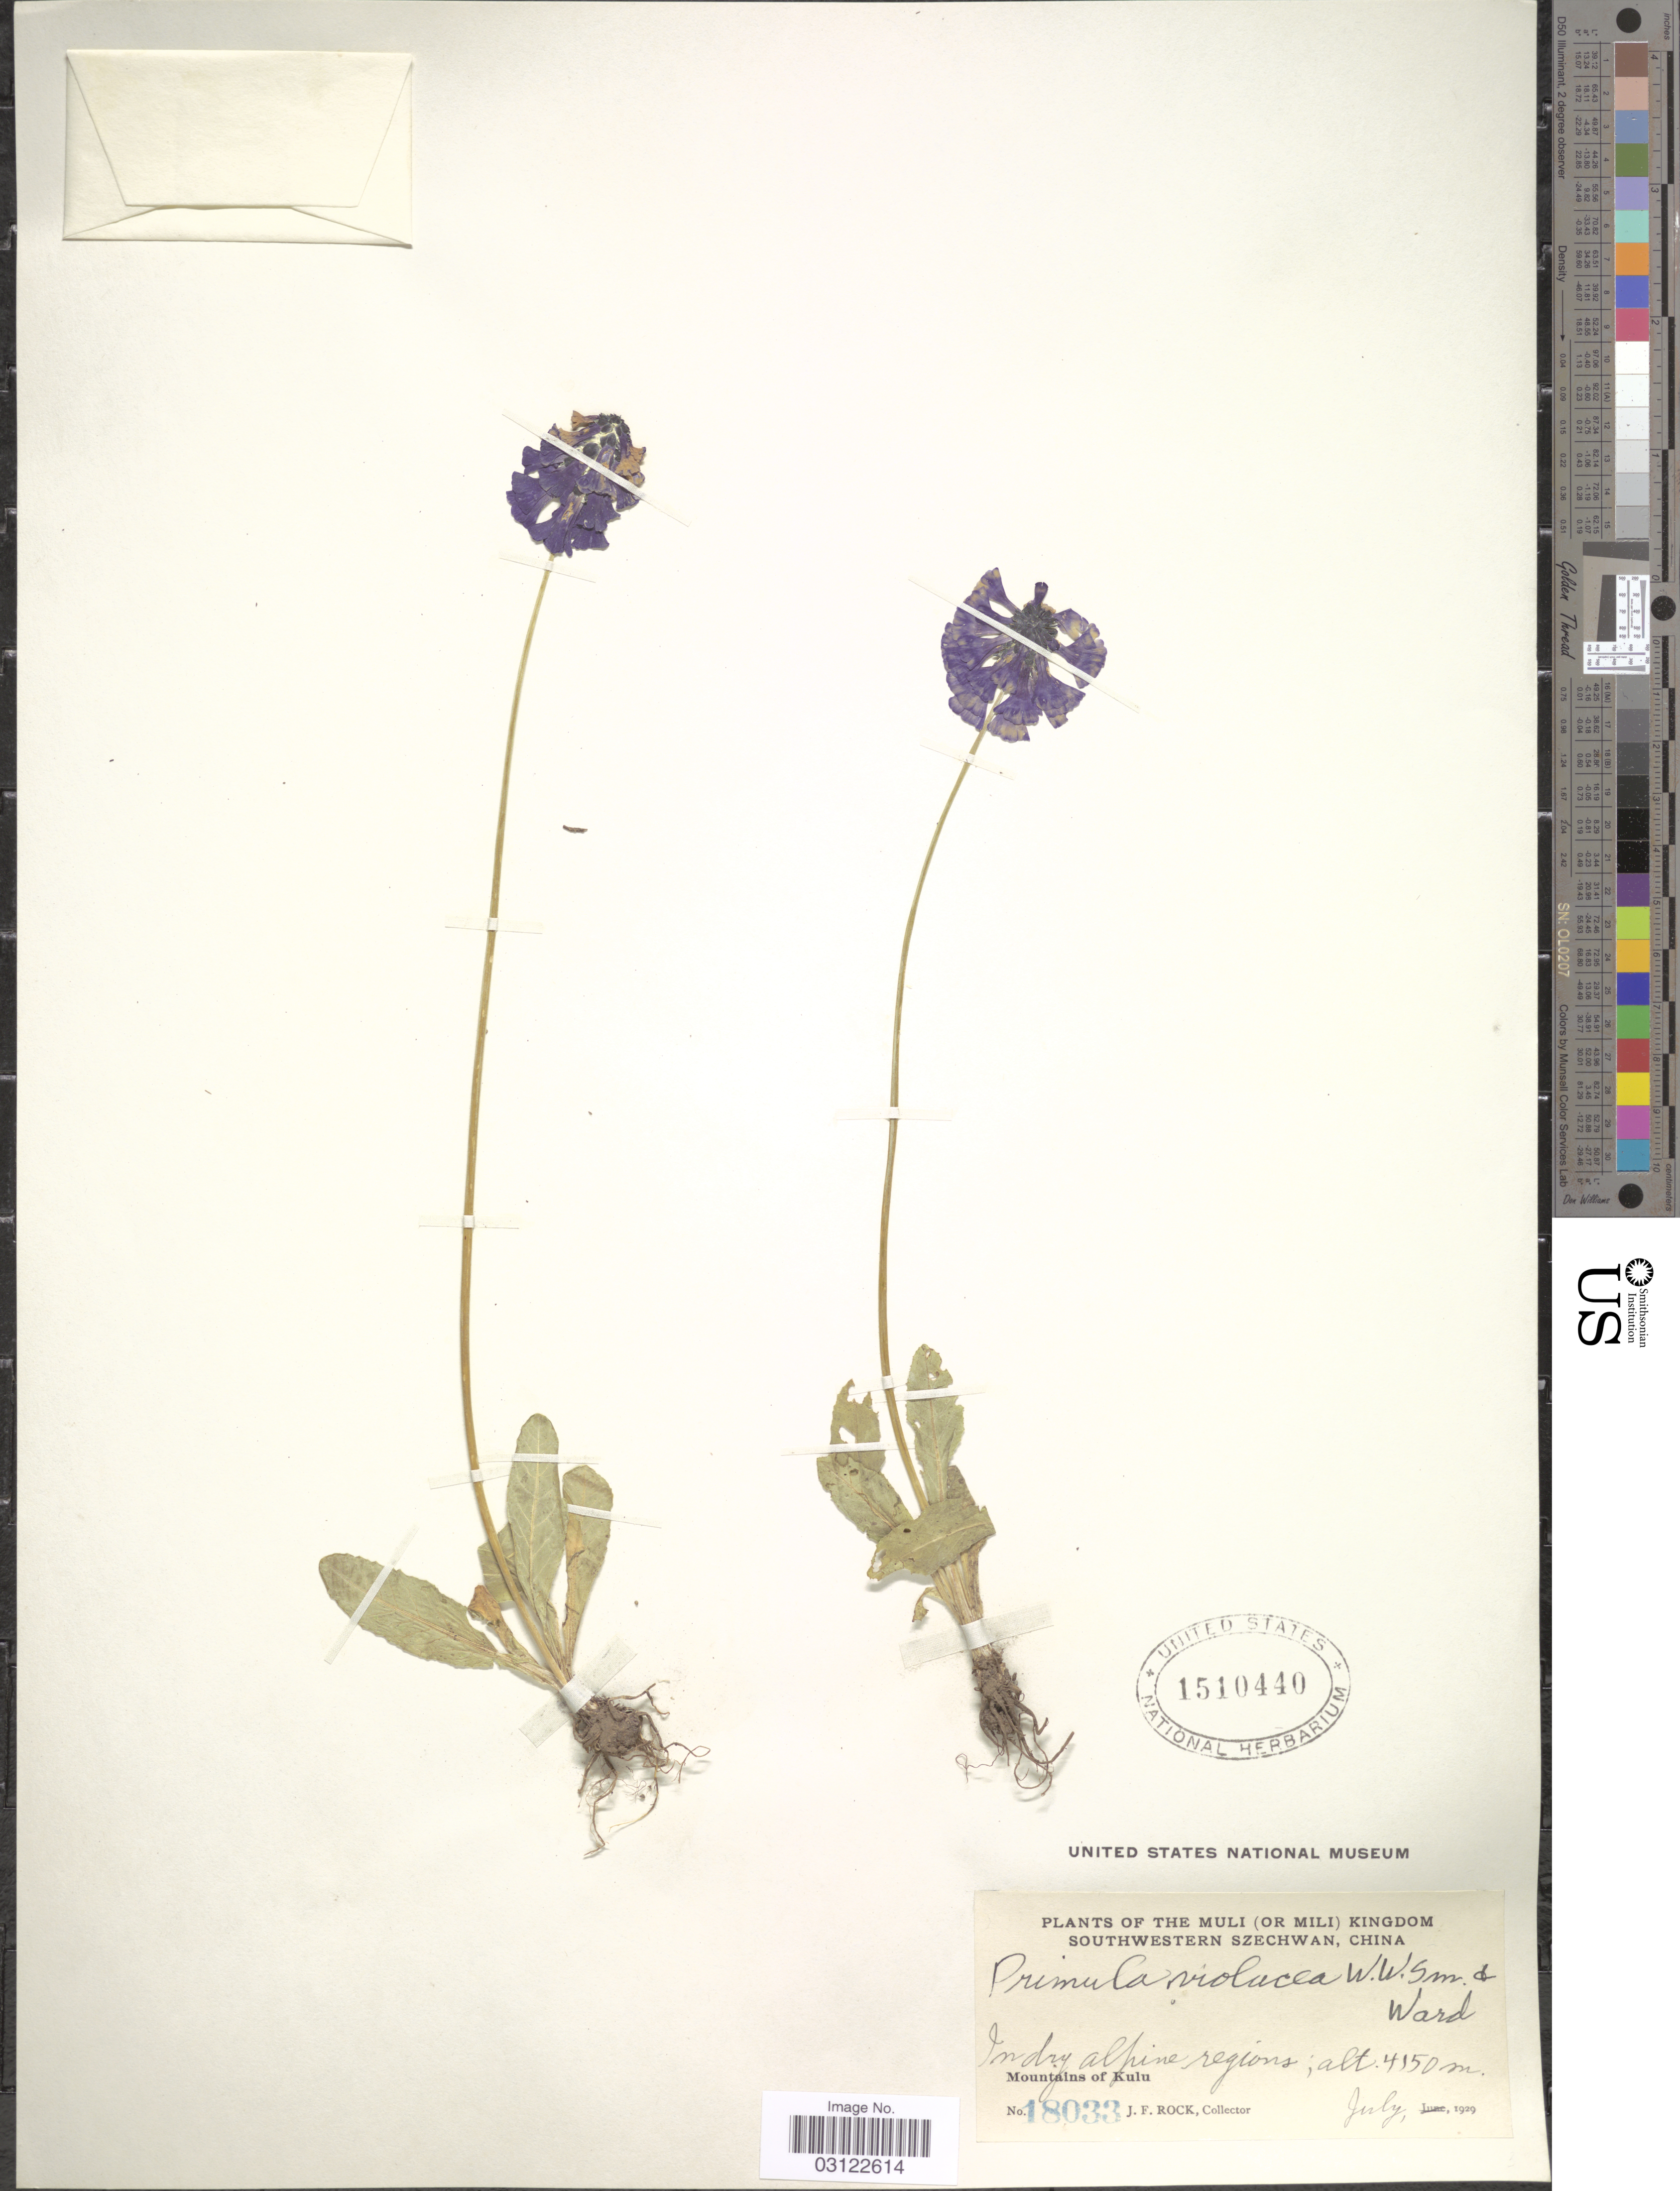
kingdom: Plantae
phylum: Tracheophyta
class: Magnoliopsida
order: Ericales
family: Primulaceae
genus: Primula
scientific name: Primula violacea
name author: W.W. Sm. & Kingdon-Ward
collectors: J. Rock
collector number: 18033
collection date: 1929-07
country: China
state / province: Sichuan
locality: The Muli (or Mili) Kingdom. Southwestern Szechwan. In dry alpine regions. Mountains of Kulu.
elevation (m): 4150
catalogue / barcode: US 1510440